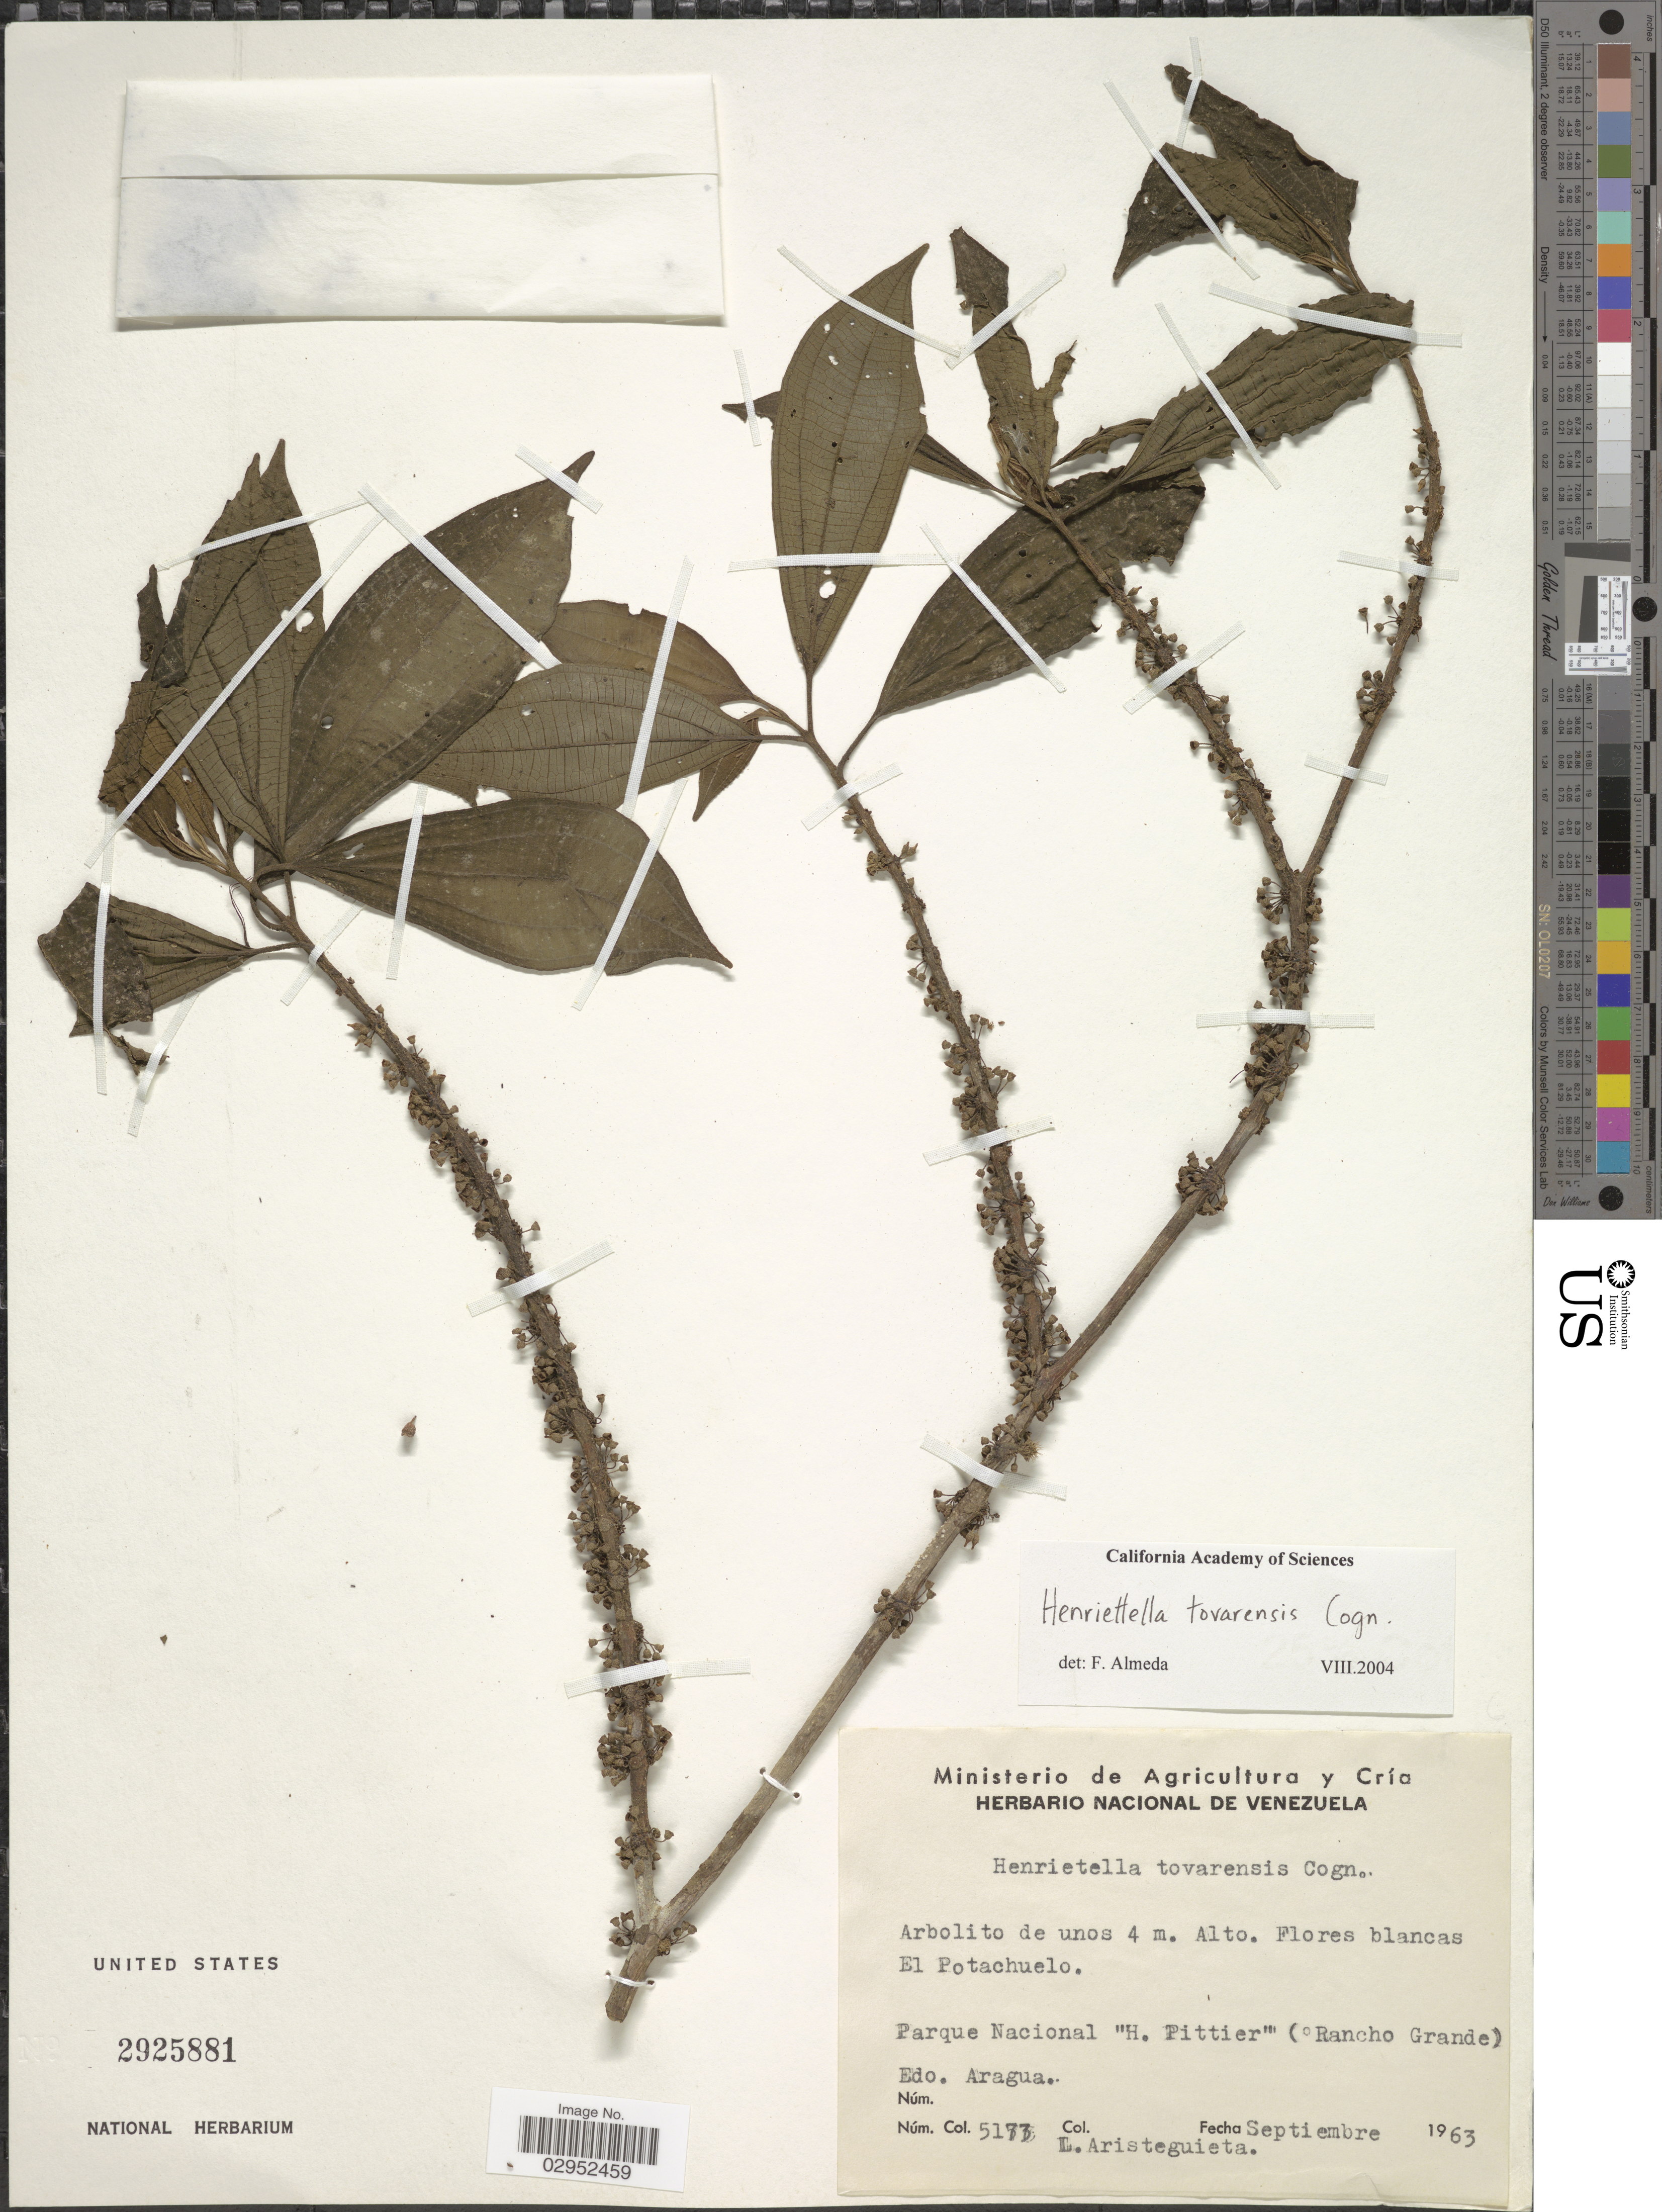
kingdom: Plantae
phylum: Tracheophyta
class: Magnoliopsida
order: Myrtales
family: Melastomataceae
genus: Henriettea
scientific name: Henriettea tovarensis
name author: (Cogn.) Penneys et al.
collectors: L. Aristeguieta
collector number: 5173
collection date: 1963-09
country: Venezuela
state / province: Aragua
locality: Parque Nacional "H. Pittier" (Rancho Grande).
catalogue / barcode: US 2925881